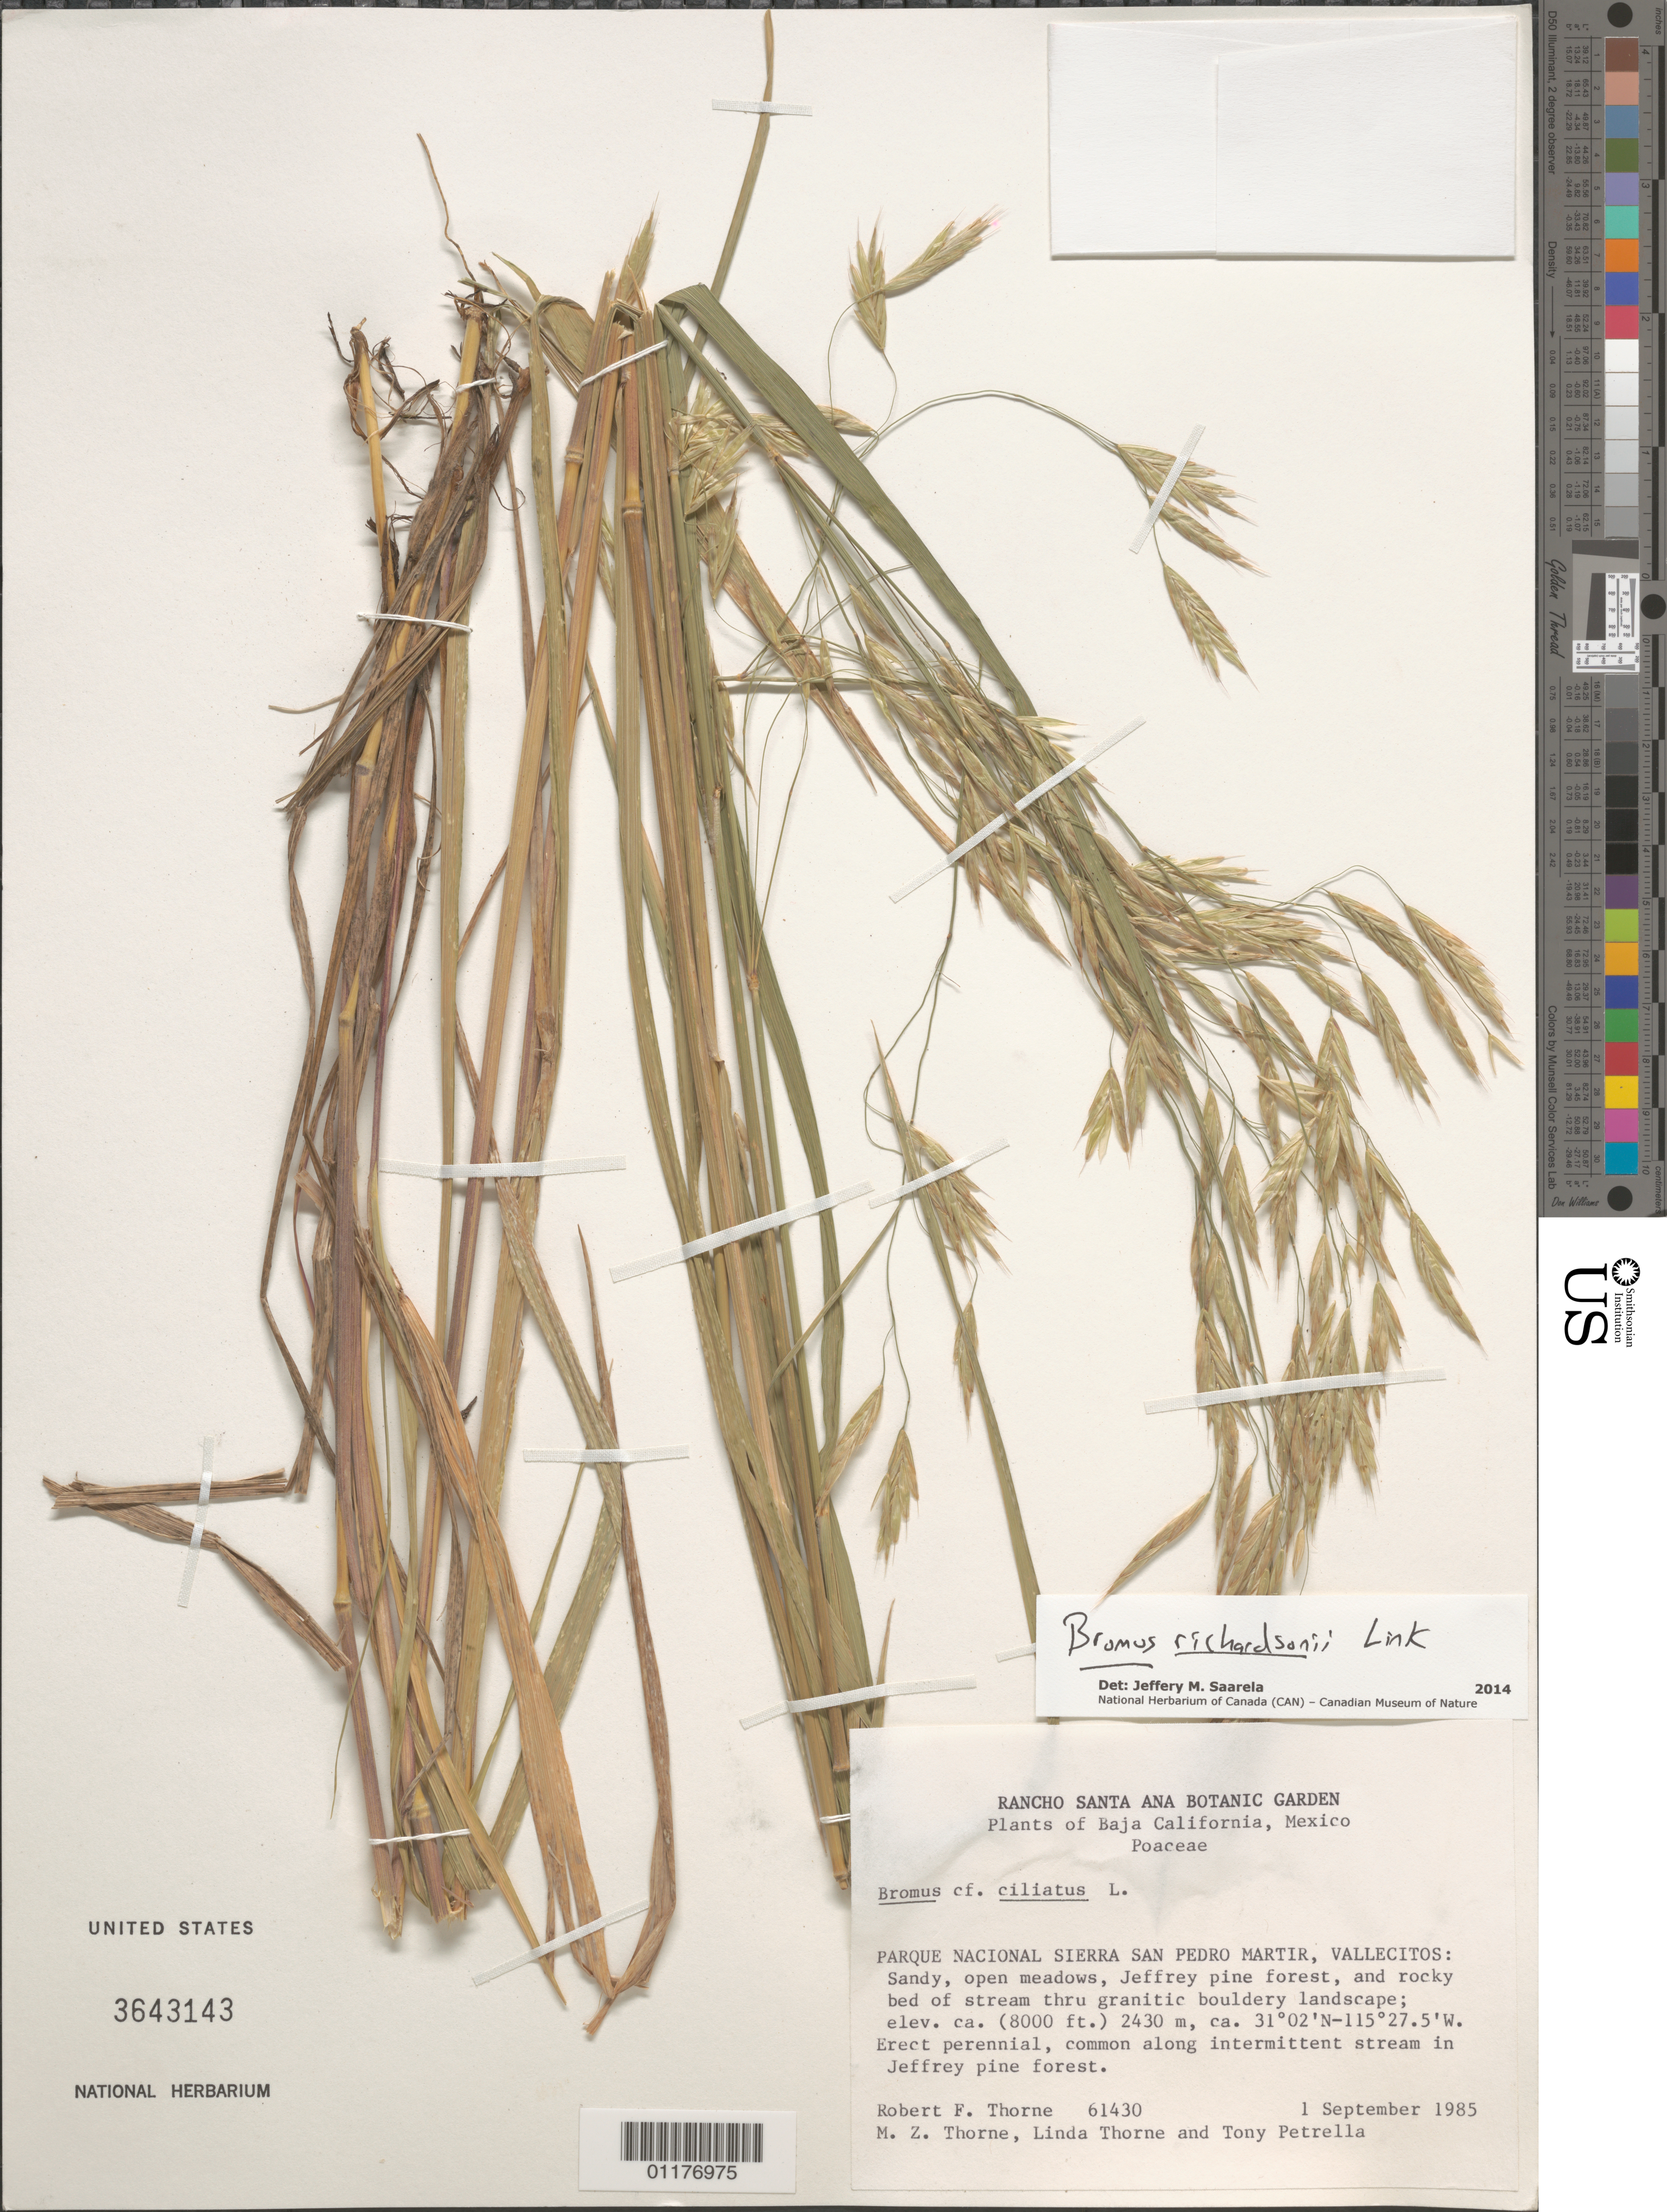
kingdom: Plantae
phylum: Tracheophyta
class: Liliopsida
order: Poales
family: Poaceae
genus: Bromus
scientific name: Bromus richardsonii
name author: Link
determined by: Saarela, J. M., (CAN), Canadian Museum of Nature (CANADA)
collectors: R. F. Thorne, L. Thorne & T. Petrella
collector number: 61430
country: Mexico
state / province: Baja California Norte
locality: Parque Nacional Sierra San Pedro Martir, Vallecitos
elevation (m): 2438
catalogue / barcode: US 3643143